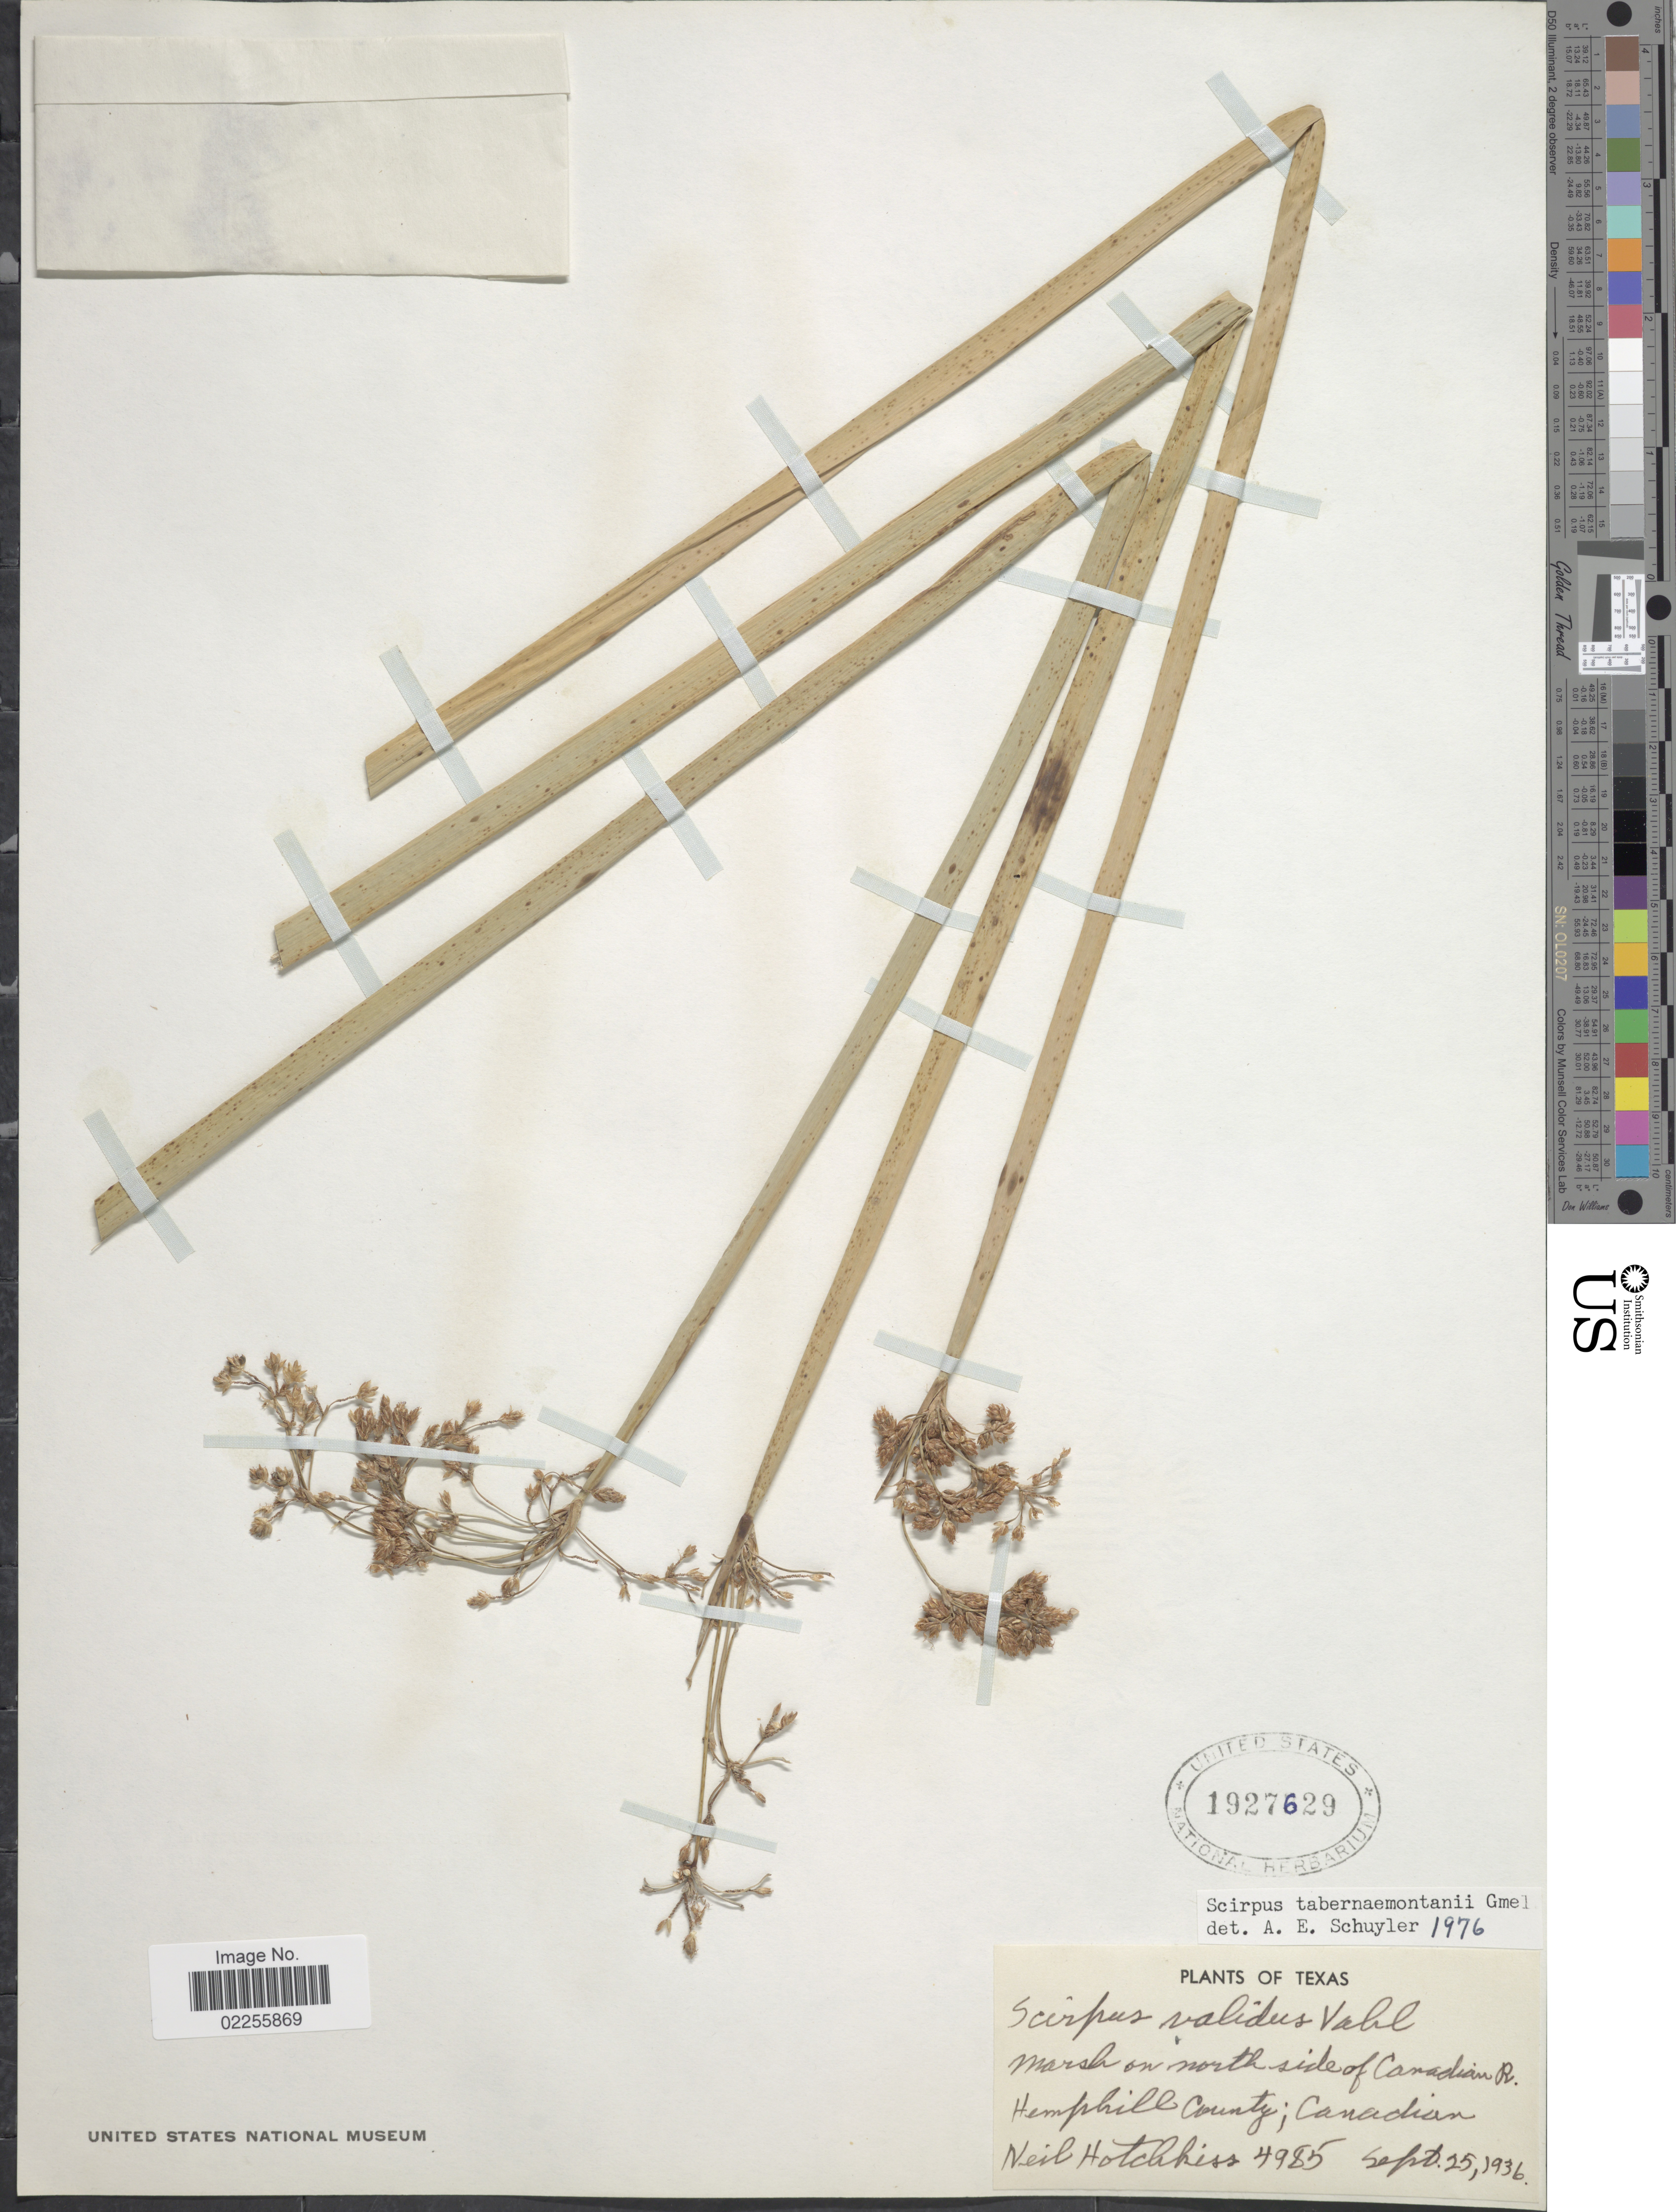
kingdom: Plantae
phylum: Tracheophyta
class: Liliopsida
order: Poales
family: Cyperaceae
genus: Schoenoplectus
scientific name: Schoenoplectus tabernaemontani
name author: (C.C. Gmel.) Palla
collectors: N. Hotchkiss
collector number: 4985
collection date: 1936-09-25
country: United States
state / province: Texas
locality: Marsh on north side of Canadian R., Hemphill County; Canadian.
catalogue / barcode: US 1927629